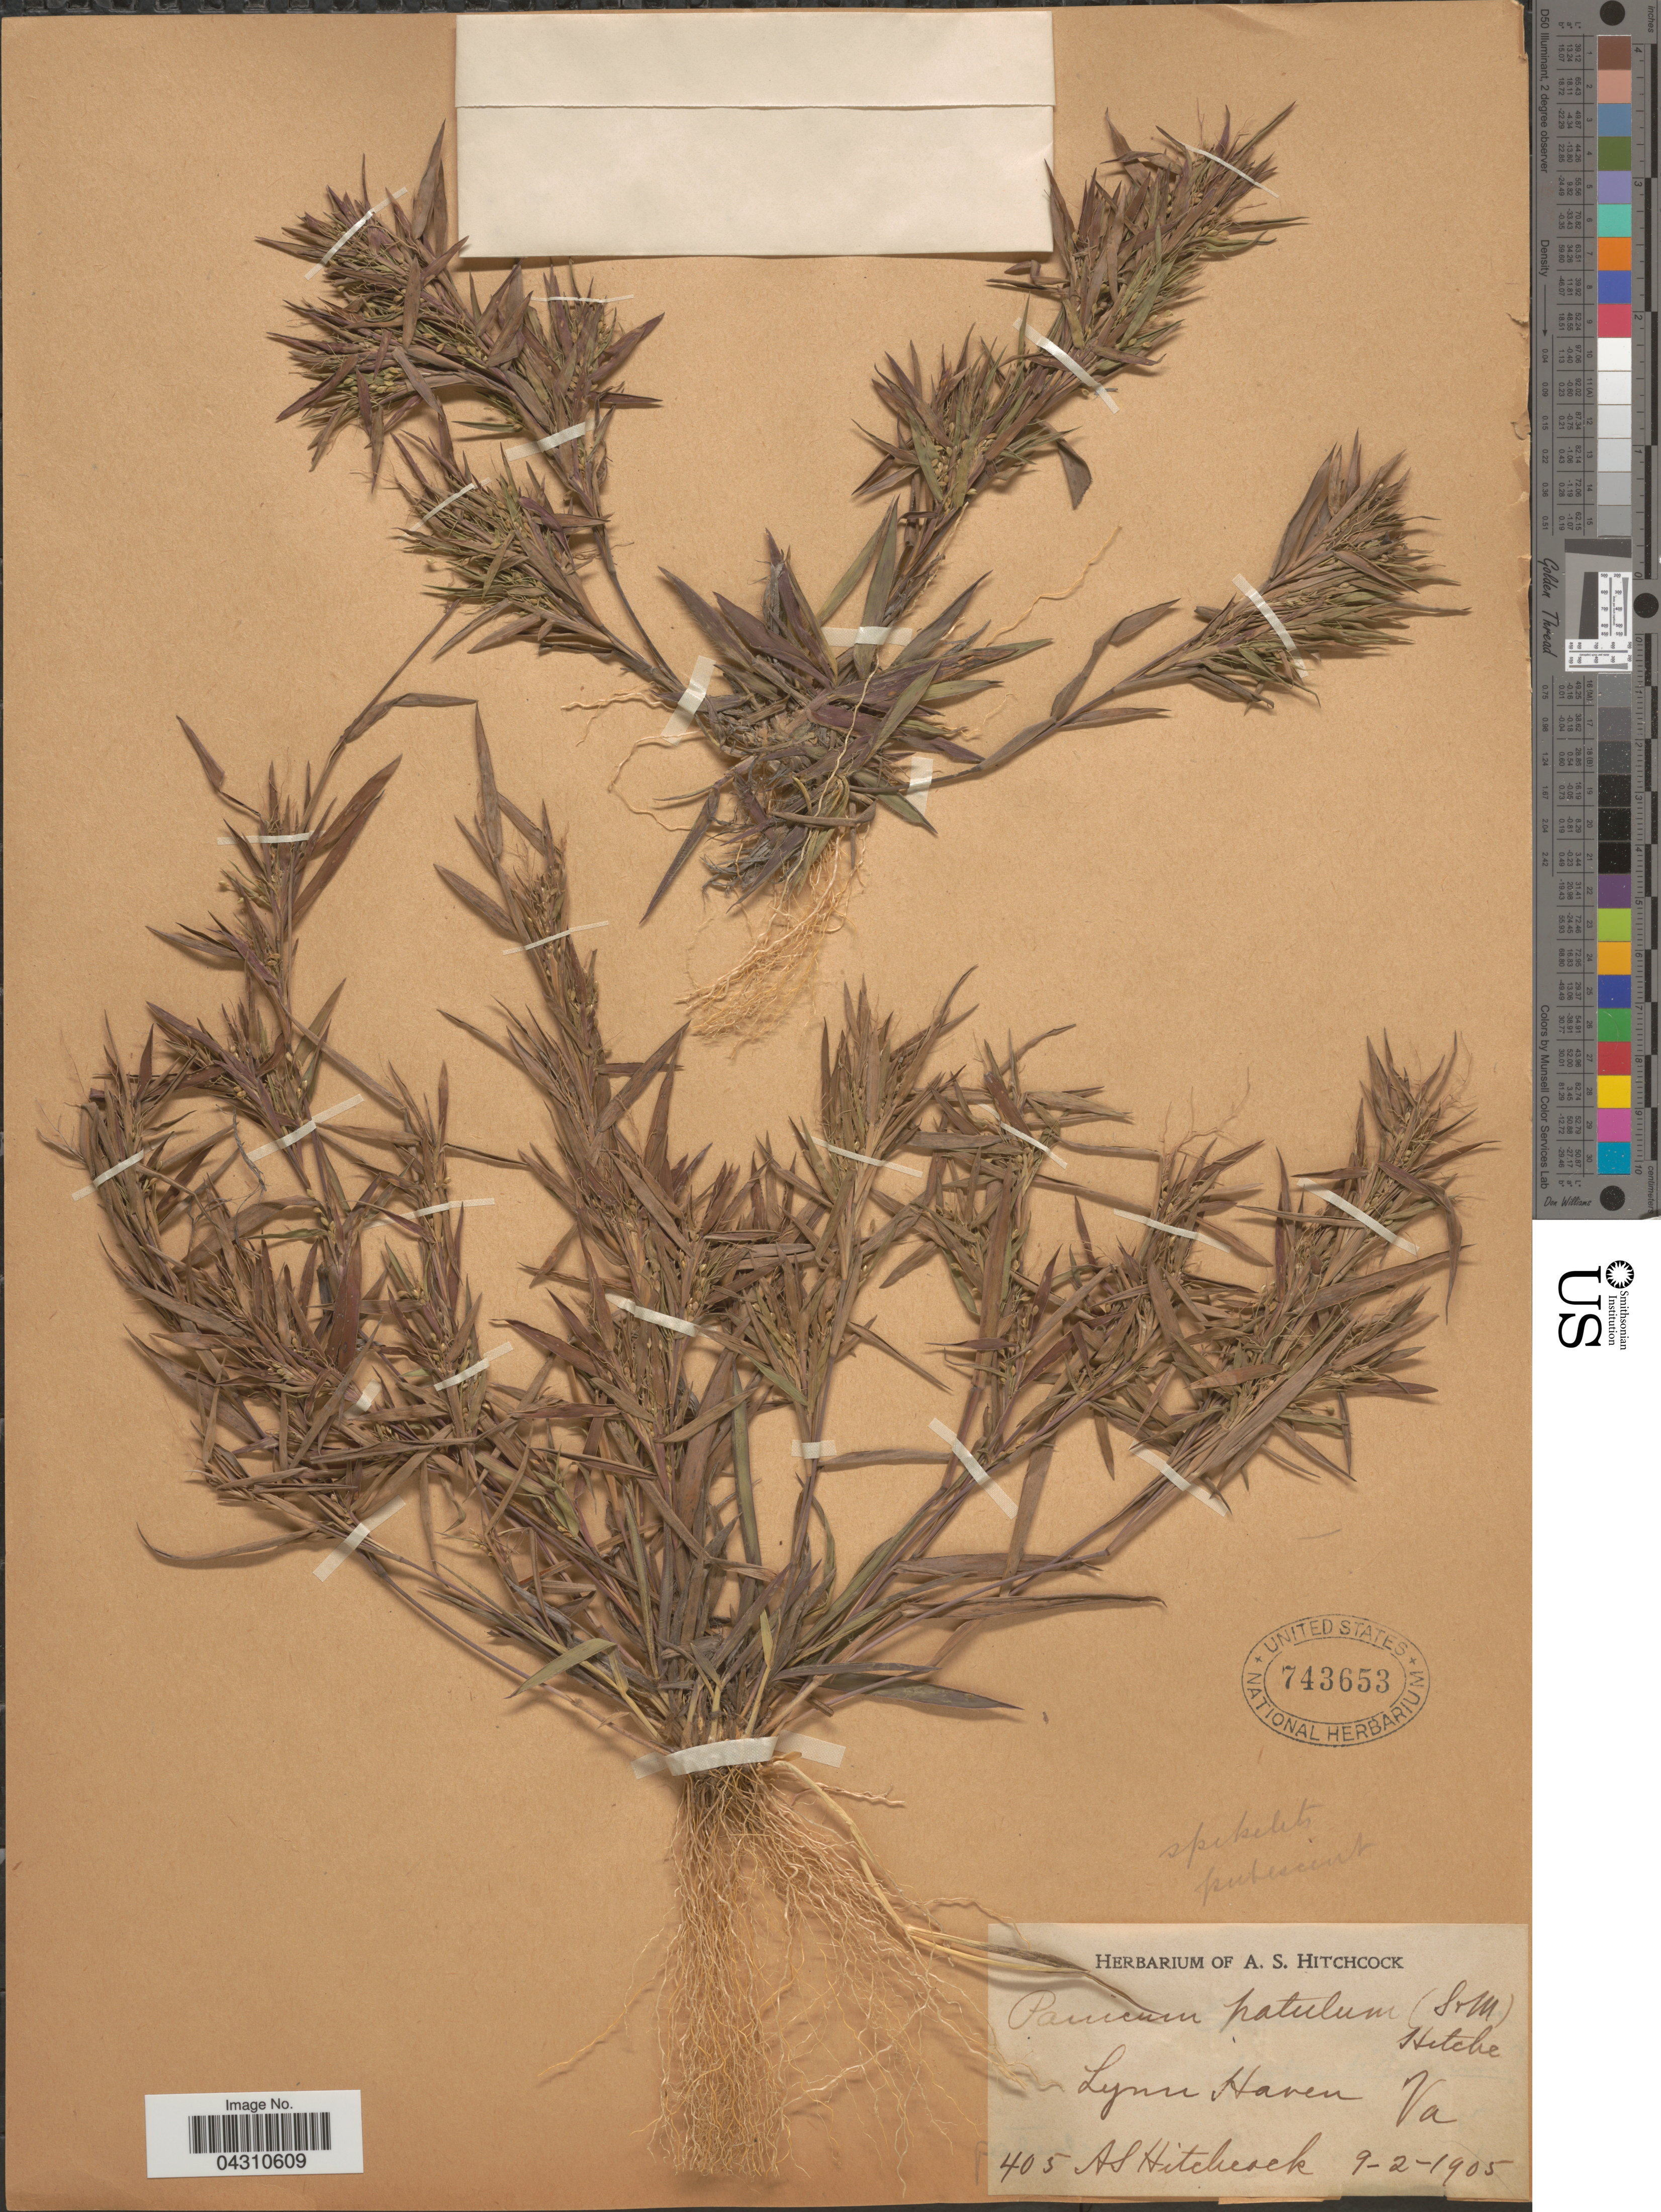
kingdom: Plantae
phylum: Tracheophyta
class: Liliopsida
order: Poales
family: Poaceae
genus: Dichanthelium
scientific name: Dichanthelium portoricense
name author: (Desv. ex Ham.) B.F. Hansen & Wunderlin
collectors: A. S. Hitchcock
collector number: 405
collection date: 1905-09-02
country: United States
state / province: Virginia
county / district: City of Virginia Beach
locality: Lynn Haven.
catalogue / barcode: US 743653